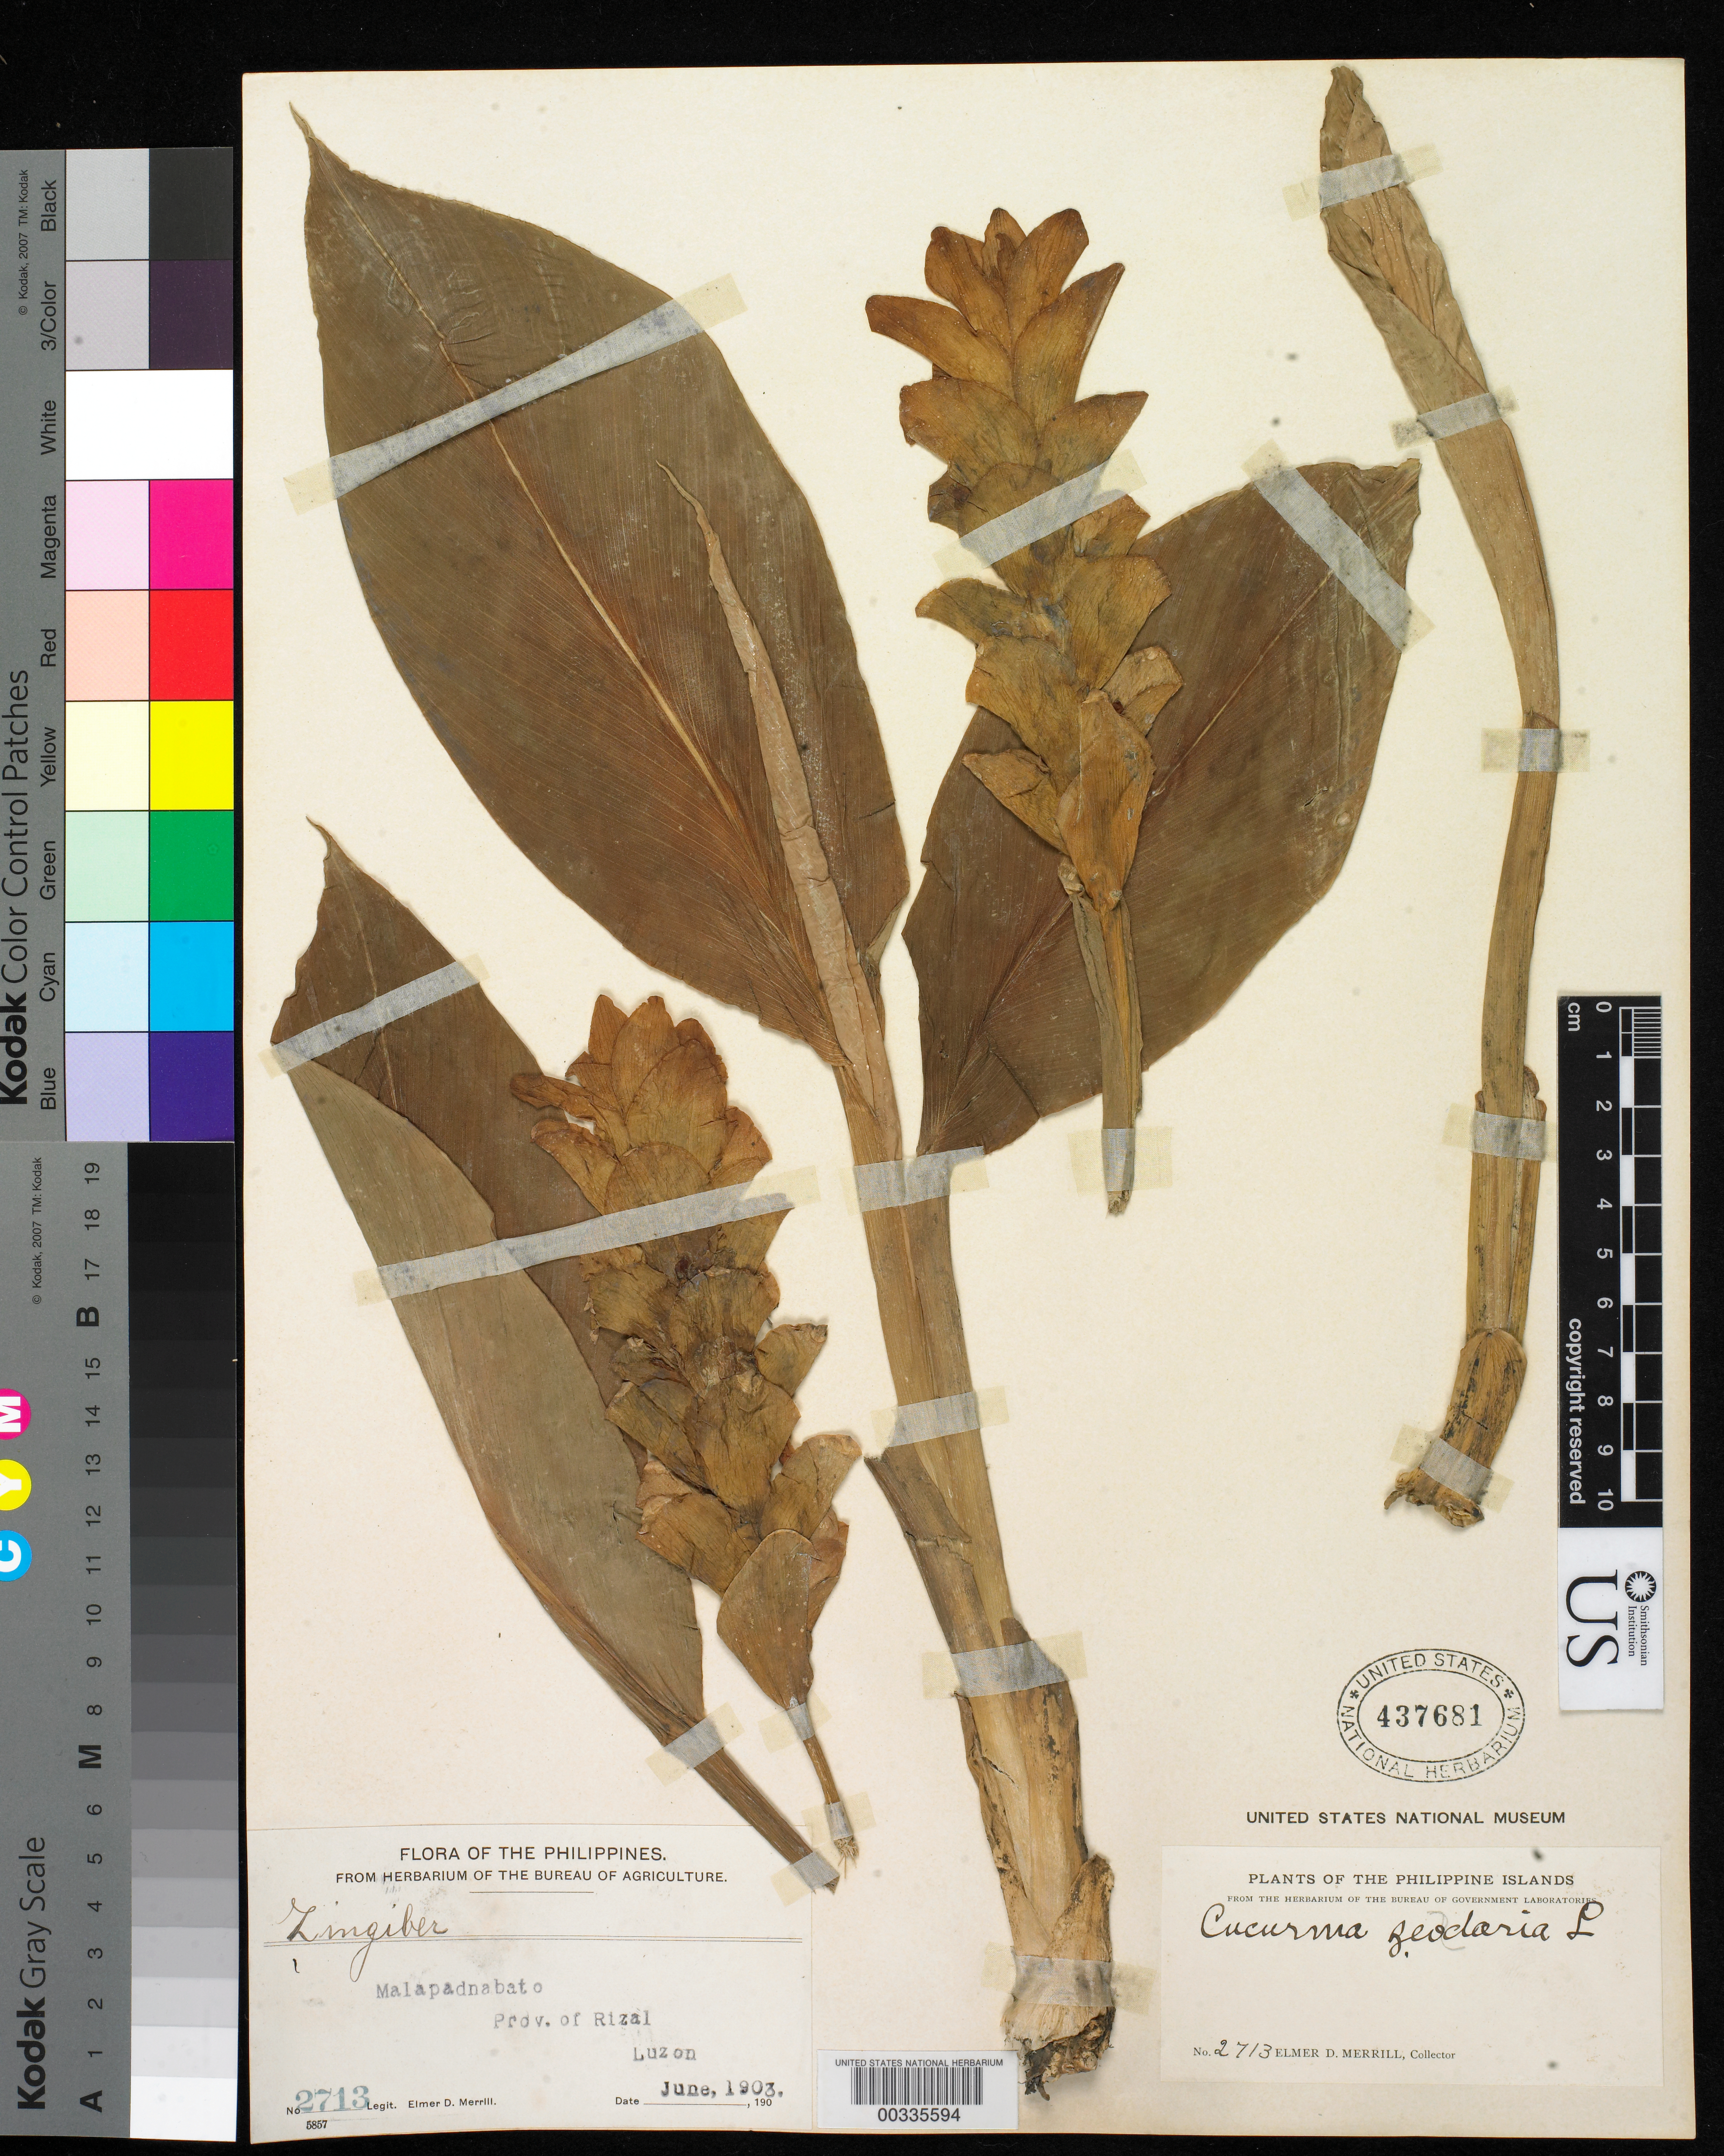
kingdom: Plantae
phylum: Tracheophyta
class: Liliopsida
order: Zingiberales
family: Zingiberaceae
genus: Curcuma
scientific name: Curcuma parviflora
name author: Wall.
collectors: E. D. Merrill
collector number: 2713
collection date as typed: Jun 1903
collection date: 1903-06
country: Philippines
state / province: Calabarzon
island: Luzon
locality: Malapadnabato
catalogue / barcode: US 437681